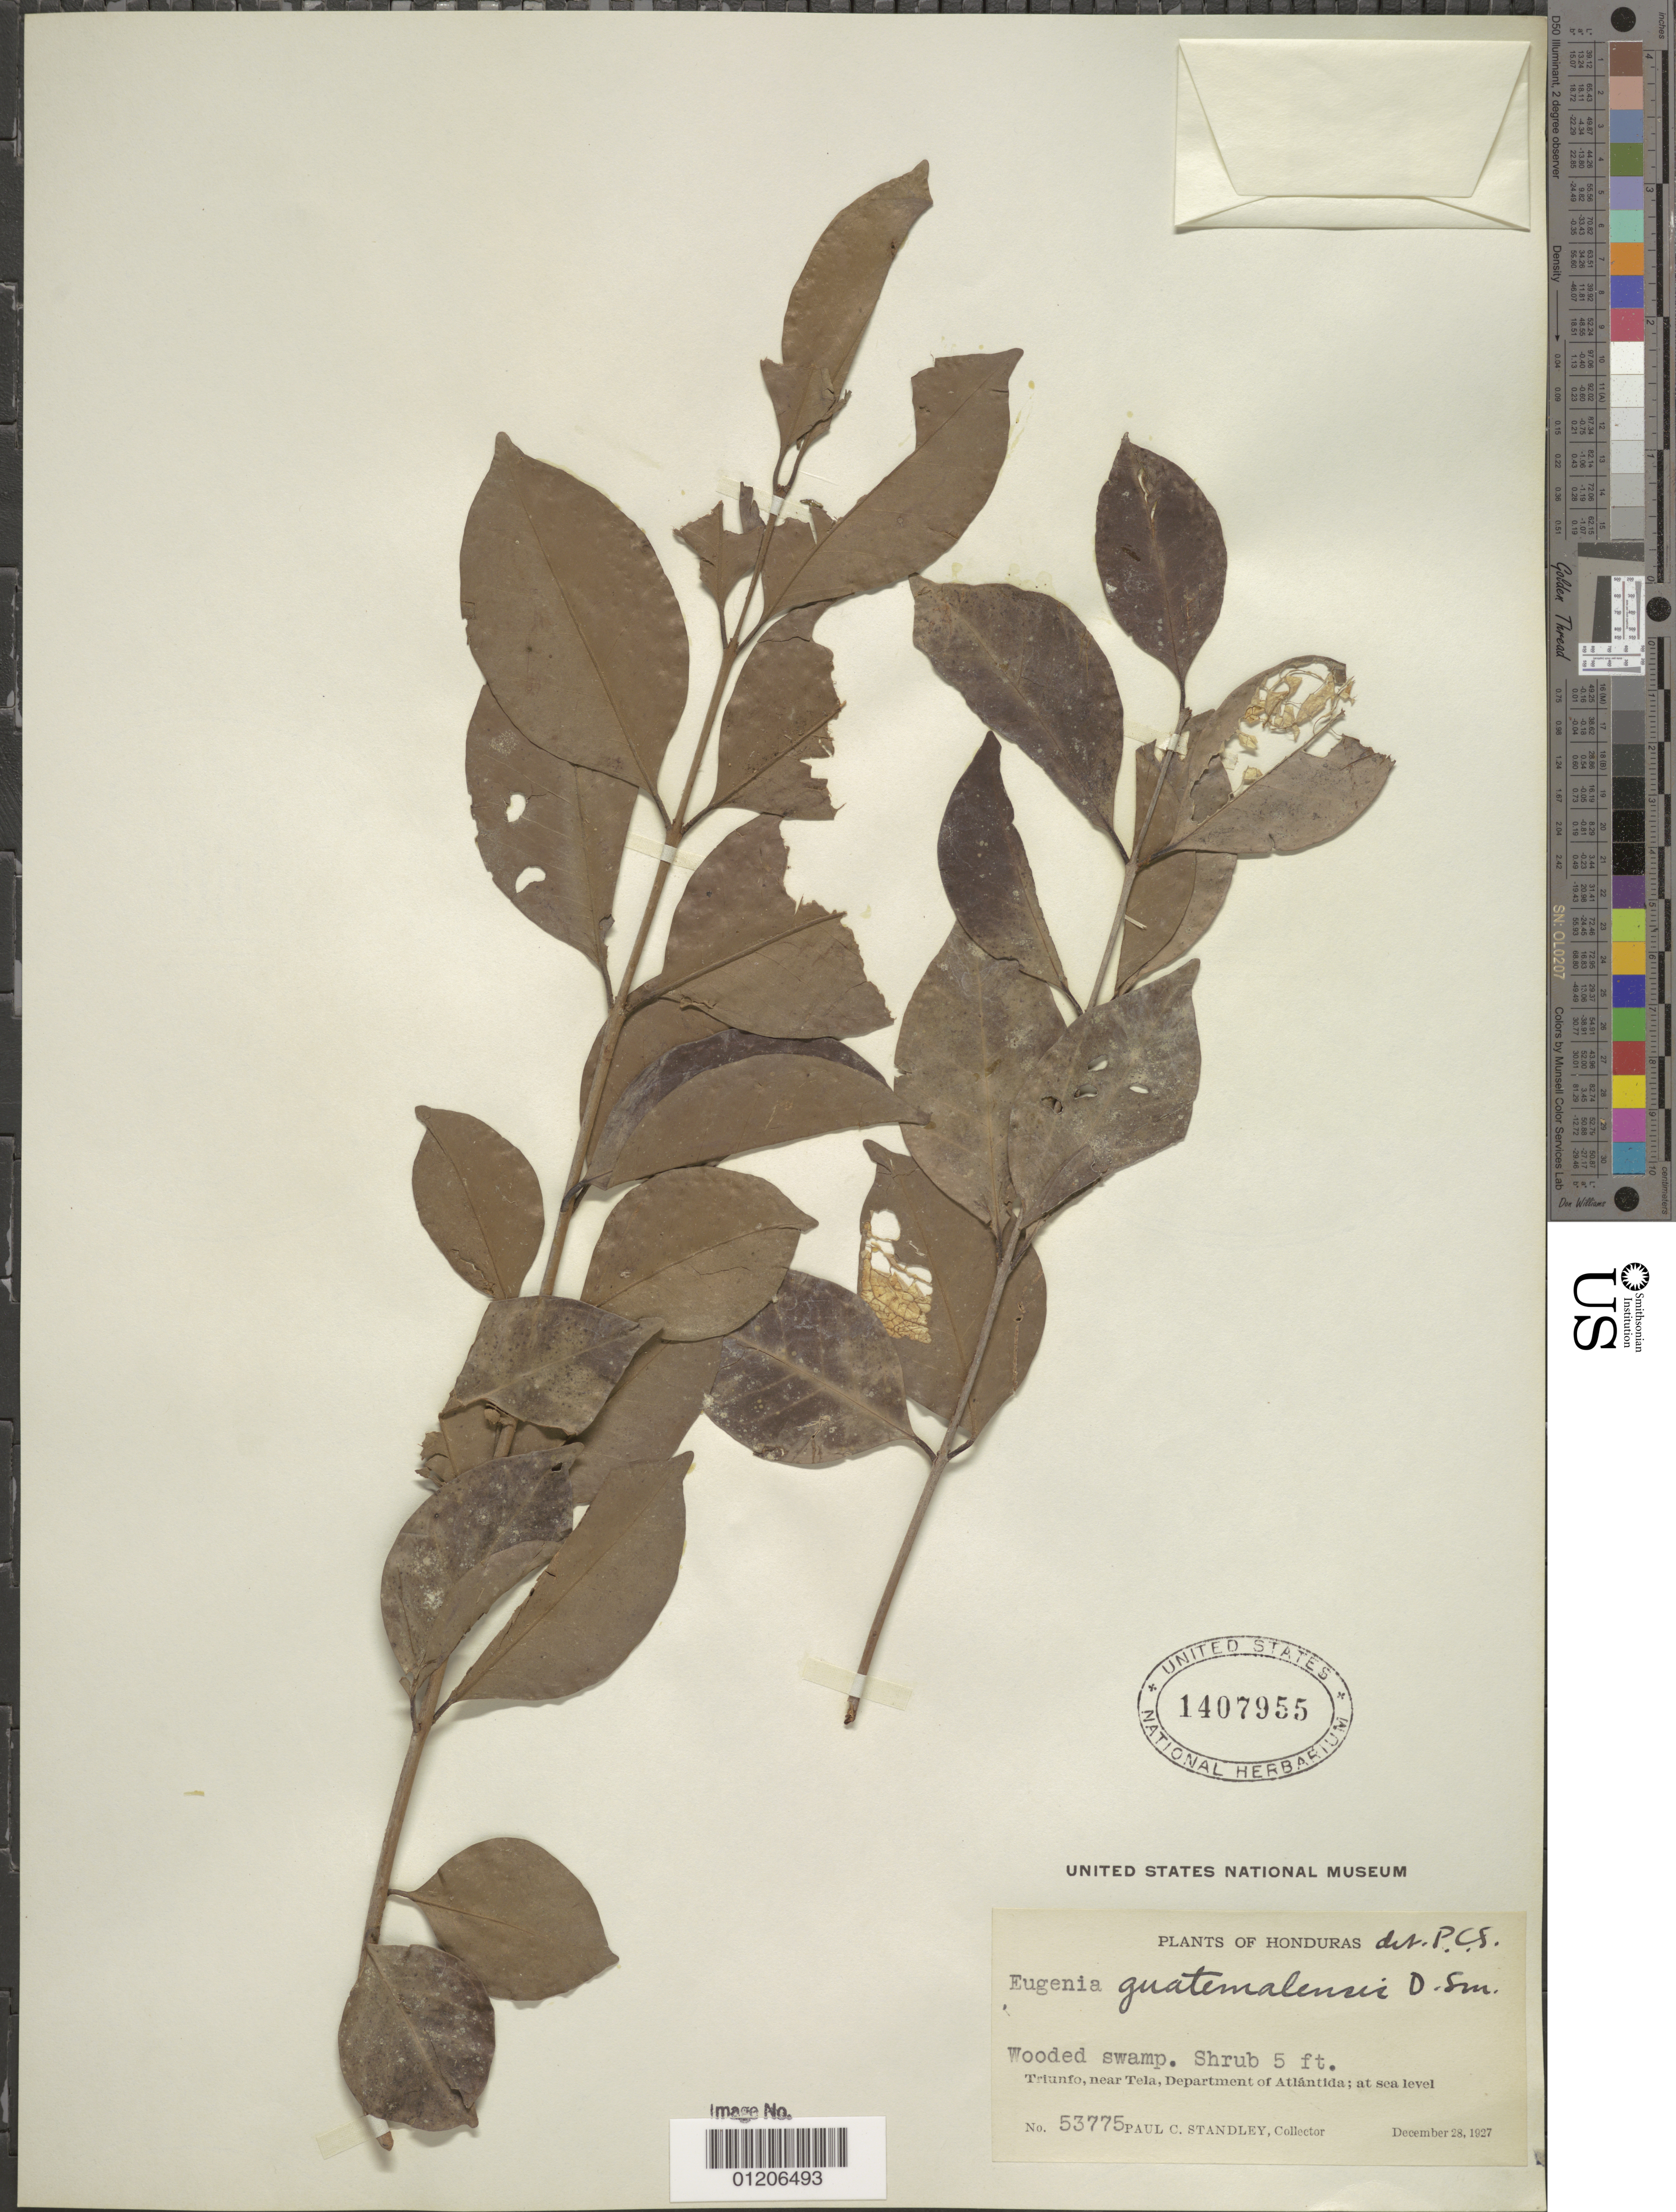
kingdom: Plantae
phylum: Tracheophyta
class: Magnoliopsida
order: Myrtales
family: Myrtaceae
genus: Eugenia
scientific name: Eugenia guatemalensis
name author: Donn. Sm.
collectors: P. C. Standley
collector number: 53775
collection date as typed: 28 Dec 1927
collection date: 1927-12-28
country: Honduras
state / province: Atlántida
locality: Triunfo, near Tela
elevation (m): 0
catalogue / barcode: US 1407955